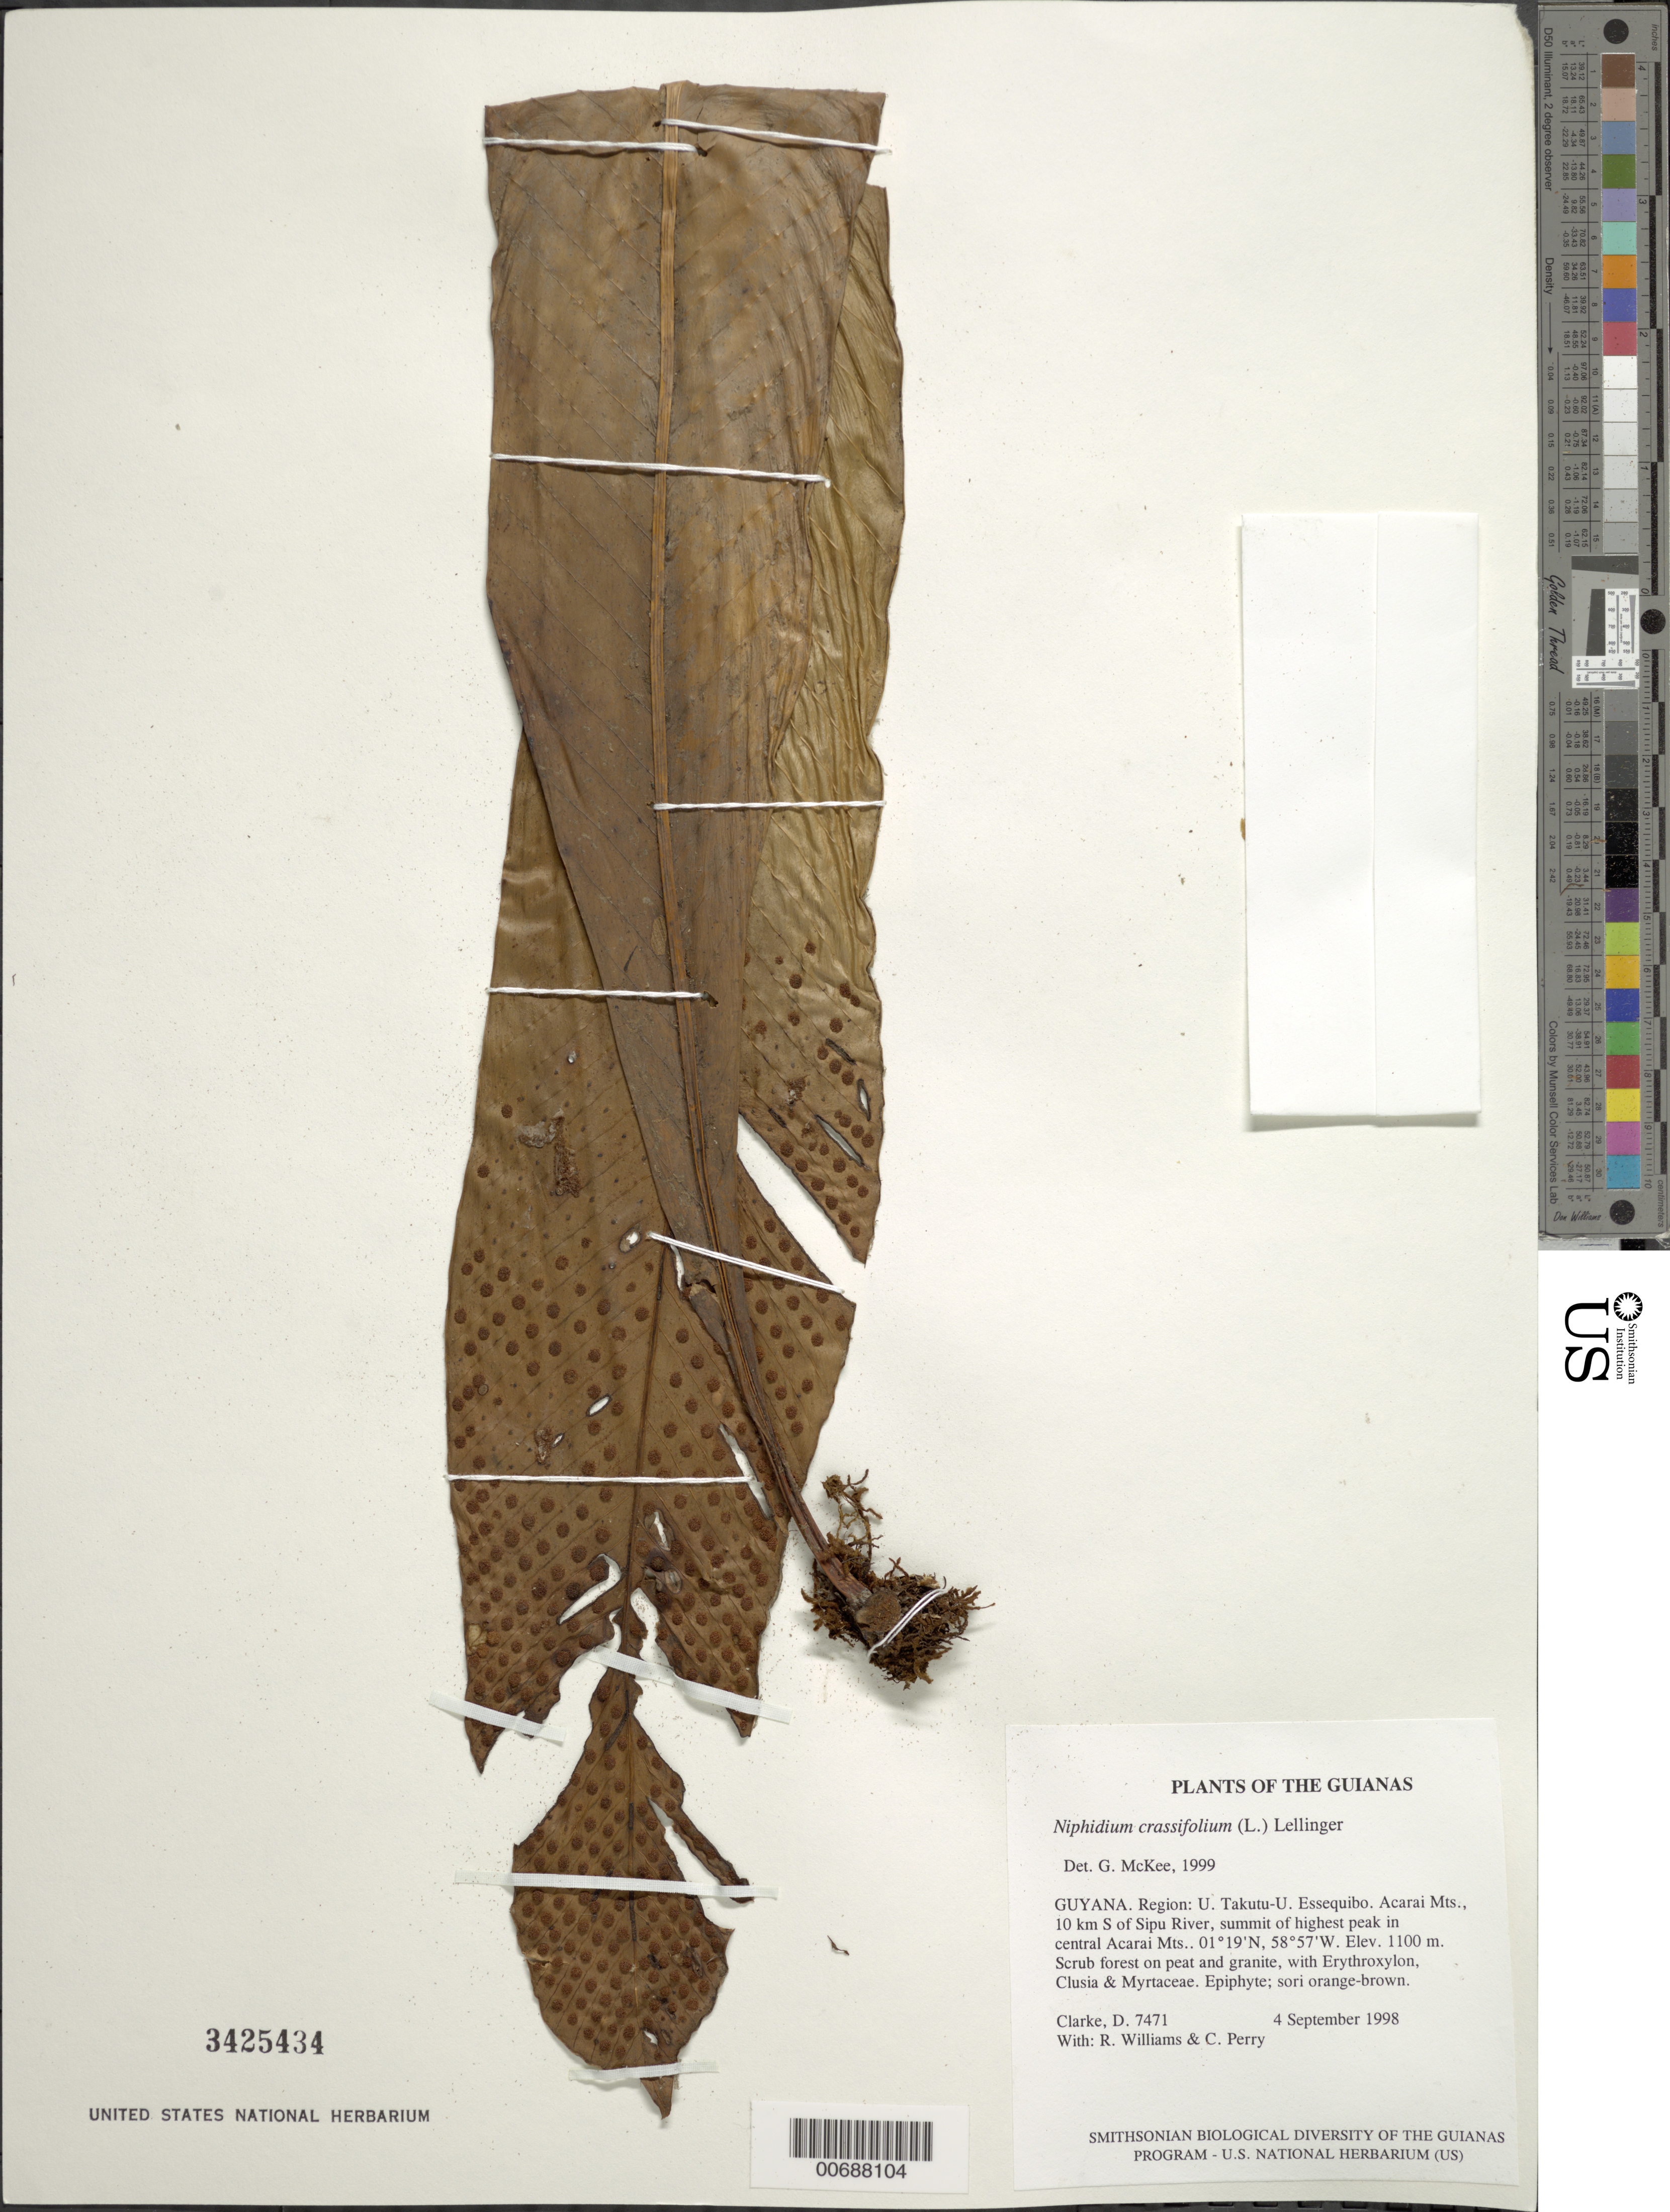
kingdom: Plantae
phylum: Tracheophyta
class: Polypodiopsida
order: Polypodiales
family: Polypodiaceae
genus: Niphidium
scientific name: Niphidium crassifolium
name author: (L.) Lellinger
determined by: McKee, G. S., (US), NMNH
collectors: H. D. Clarke, R. Williams & C. Perry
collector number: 7471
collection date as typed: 4 September 1998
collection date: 1998-09-04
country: Guyana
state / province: U. Takutu-U. Essequibo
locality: Acarai Mts., 10 km S of Sipu River, summit of highest peak in central Acarai Mts.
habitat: Scrub forest on peat and granite, with Erythroxylum, Clusia & Myrtaceae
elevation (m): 1100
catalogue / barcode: US 3425434